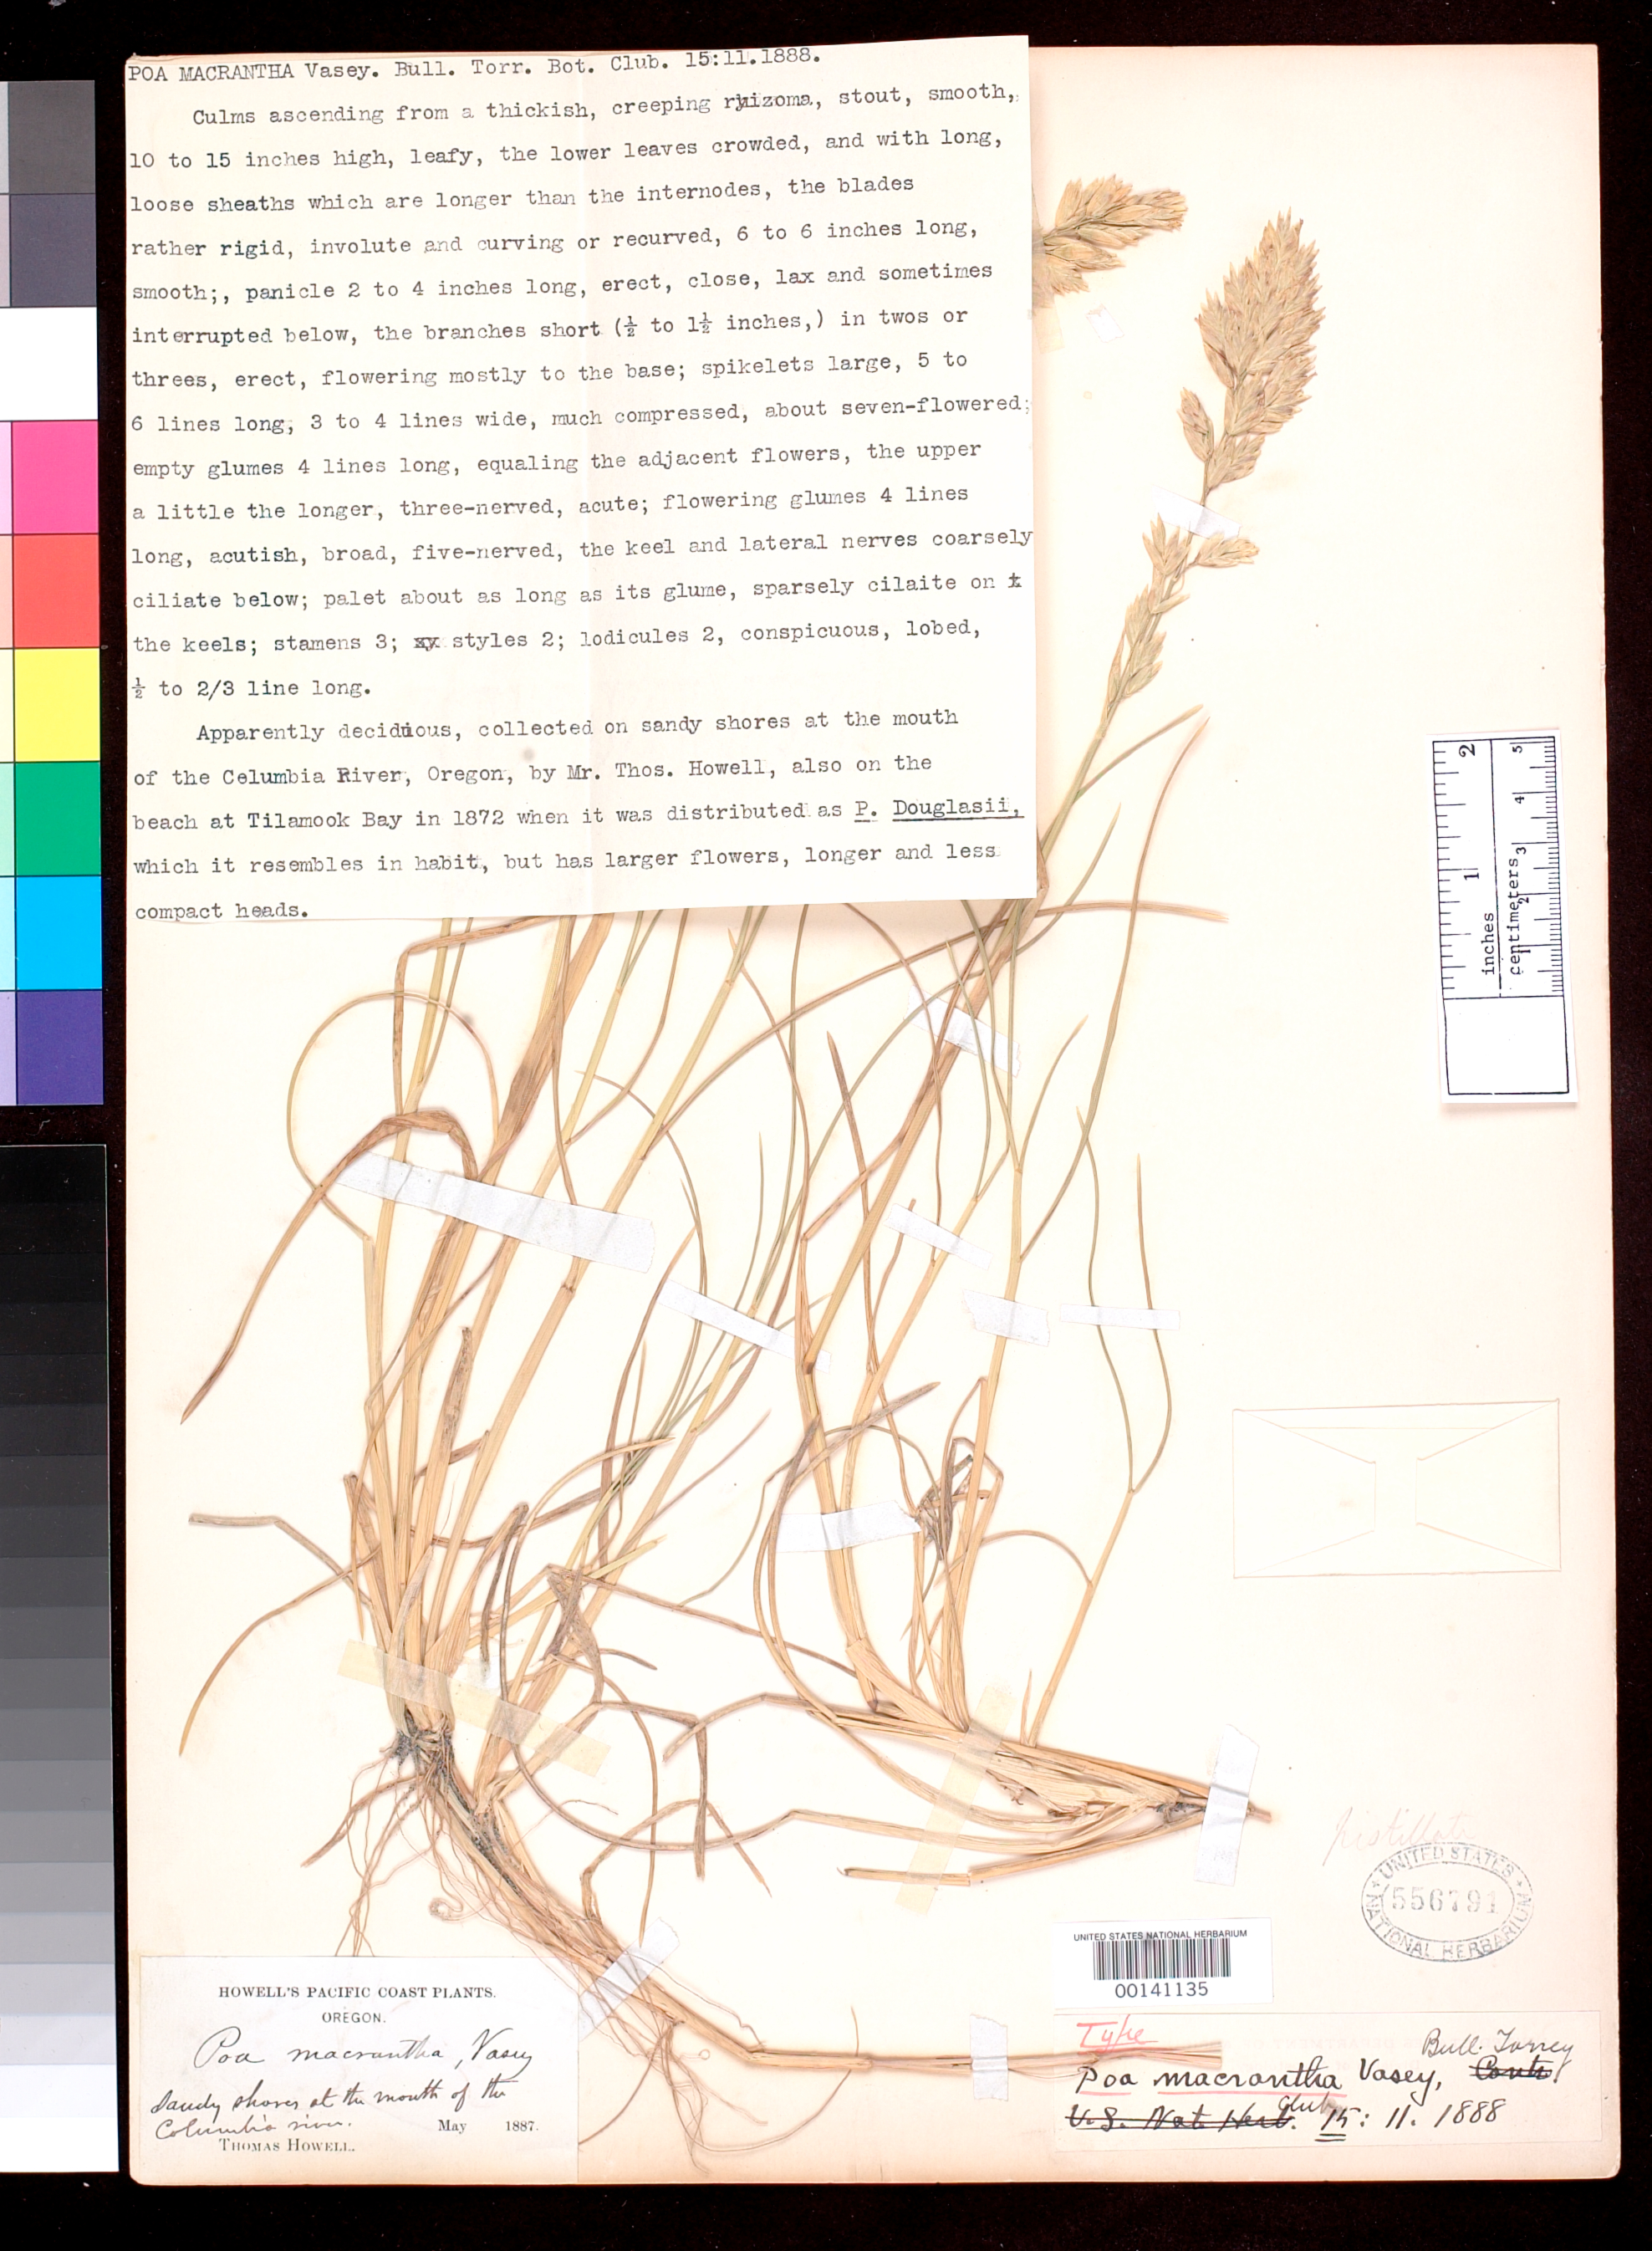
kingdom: Plantae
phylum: Tracheophyta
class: Liliopsida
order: Poales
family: Poaceae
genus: Poa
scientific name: Poa macrantha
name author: Vasey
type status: Lectotype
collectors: T. Howell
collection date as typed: May 1887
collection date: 1887-05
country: United States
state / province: Oregon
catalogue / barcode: US 556791